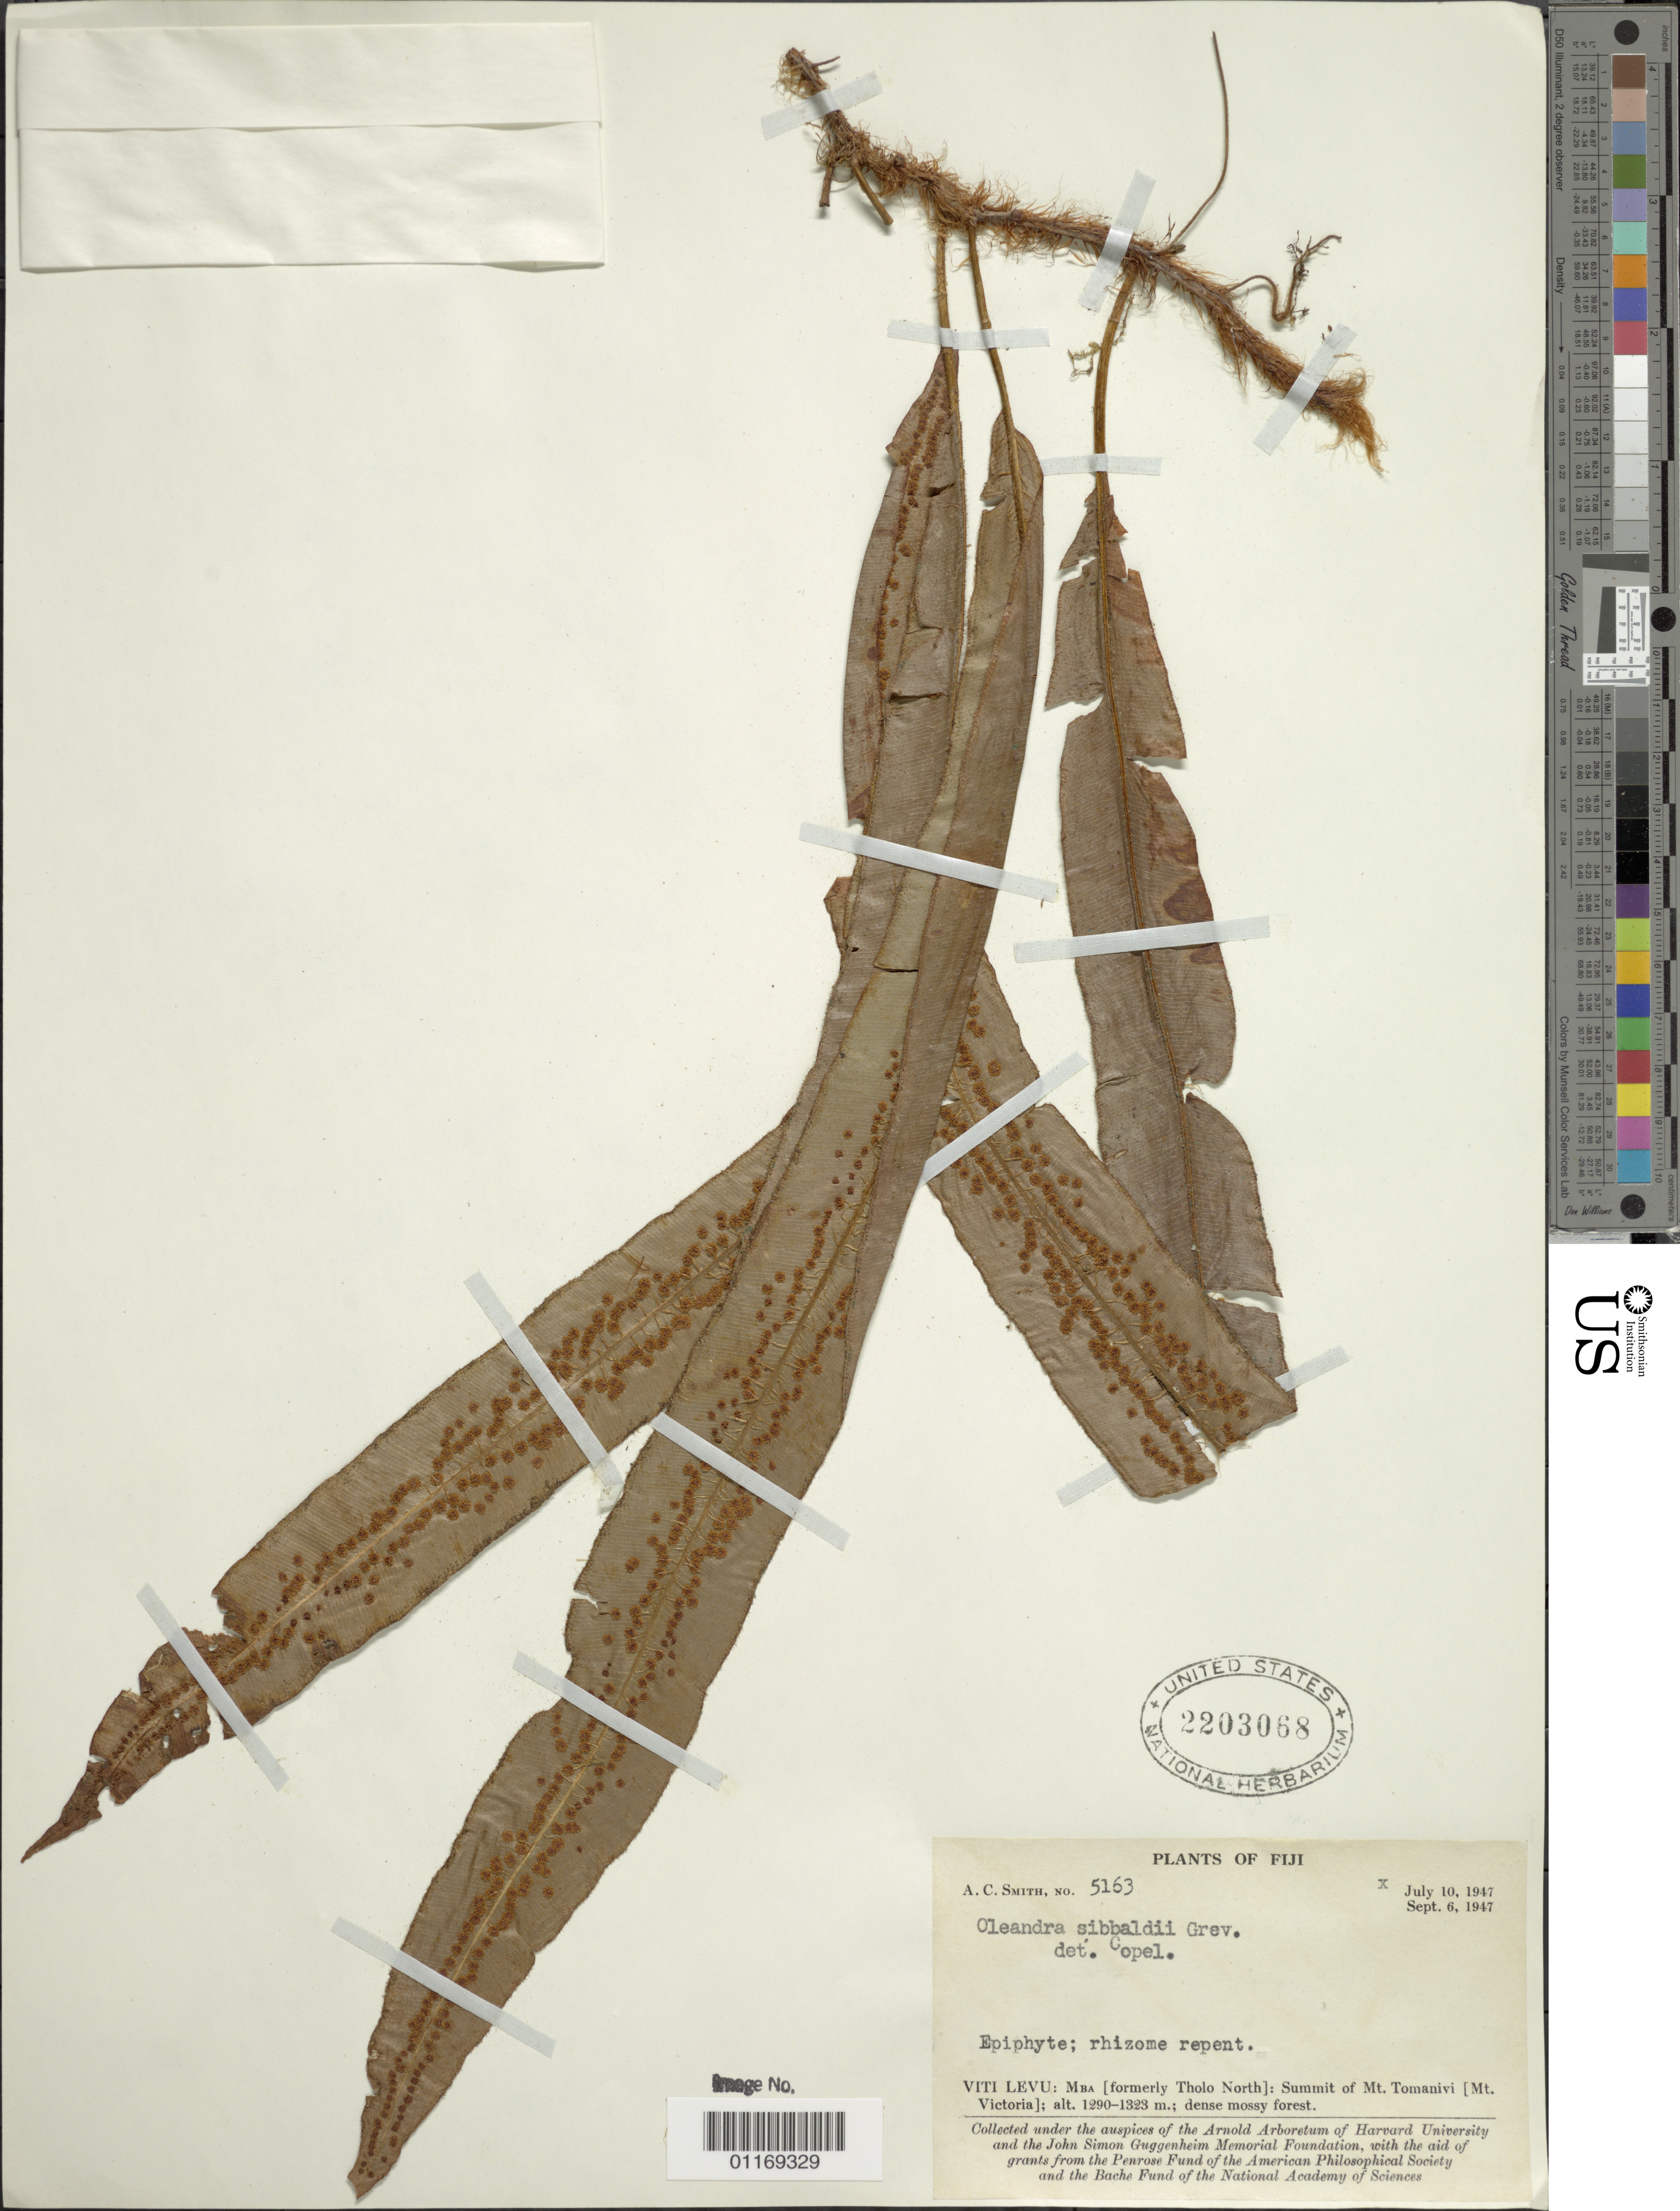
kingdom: Plantae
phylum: Tracheophyta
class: Polypodiopsida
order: Polypodiales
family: Oleandraceae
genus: Oleandra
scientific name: Oleandra sibbaldii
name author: Grev.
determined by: Copeland, E. B.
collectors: A. C. Smith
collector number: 5163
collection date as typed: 10 Jul 1947 to 06 Sep 1947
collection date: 1947-07-10/1947-09-06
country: Fiji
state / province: Mba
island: Viti Levu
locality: Summit of mt. tomanivi (mt. victoria).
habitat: Dense mossy forest.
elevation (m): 1290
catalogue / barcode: US 2203068